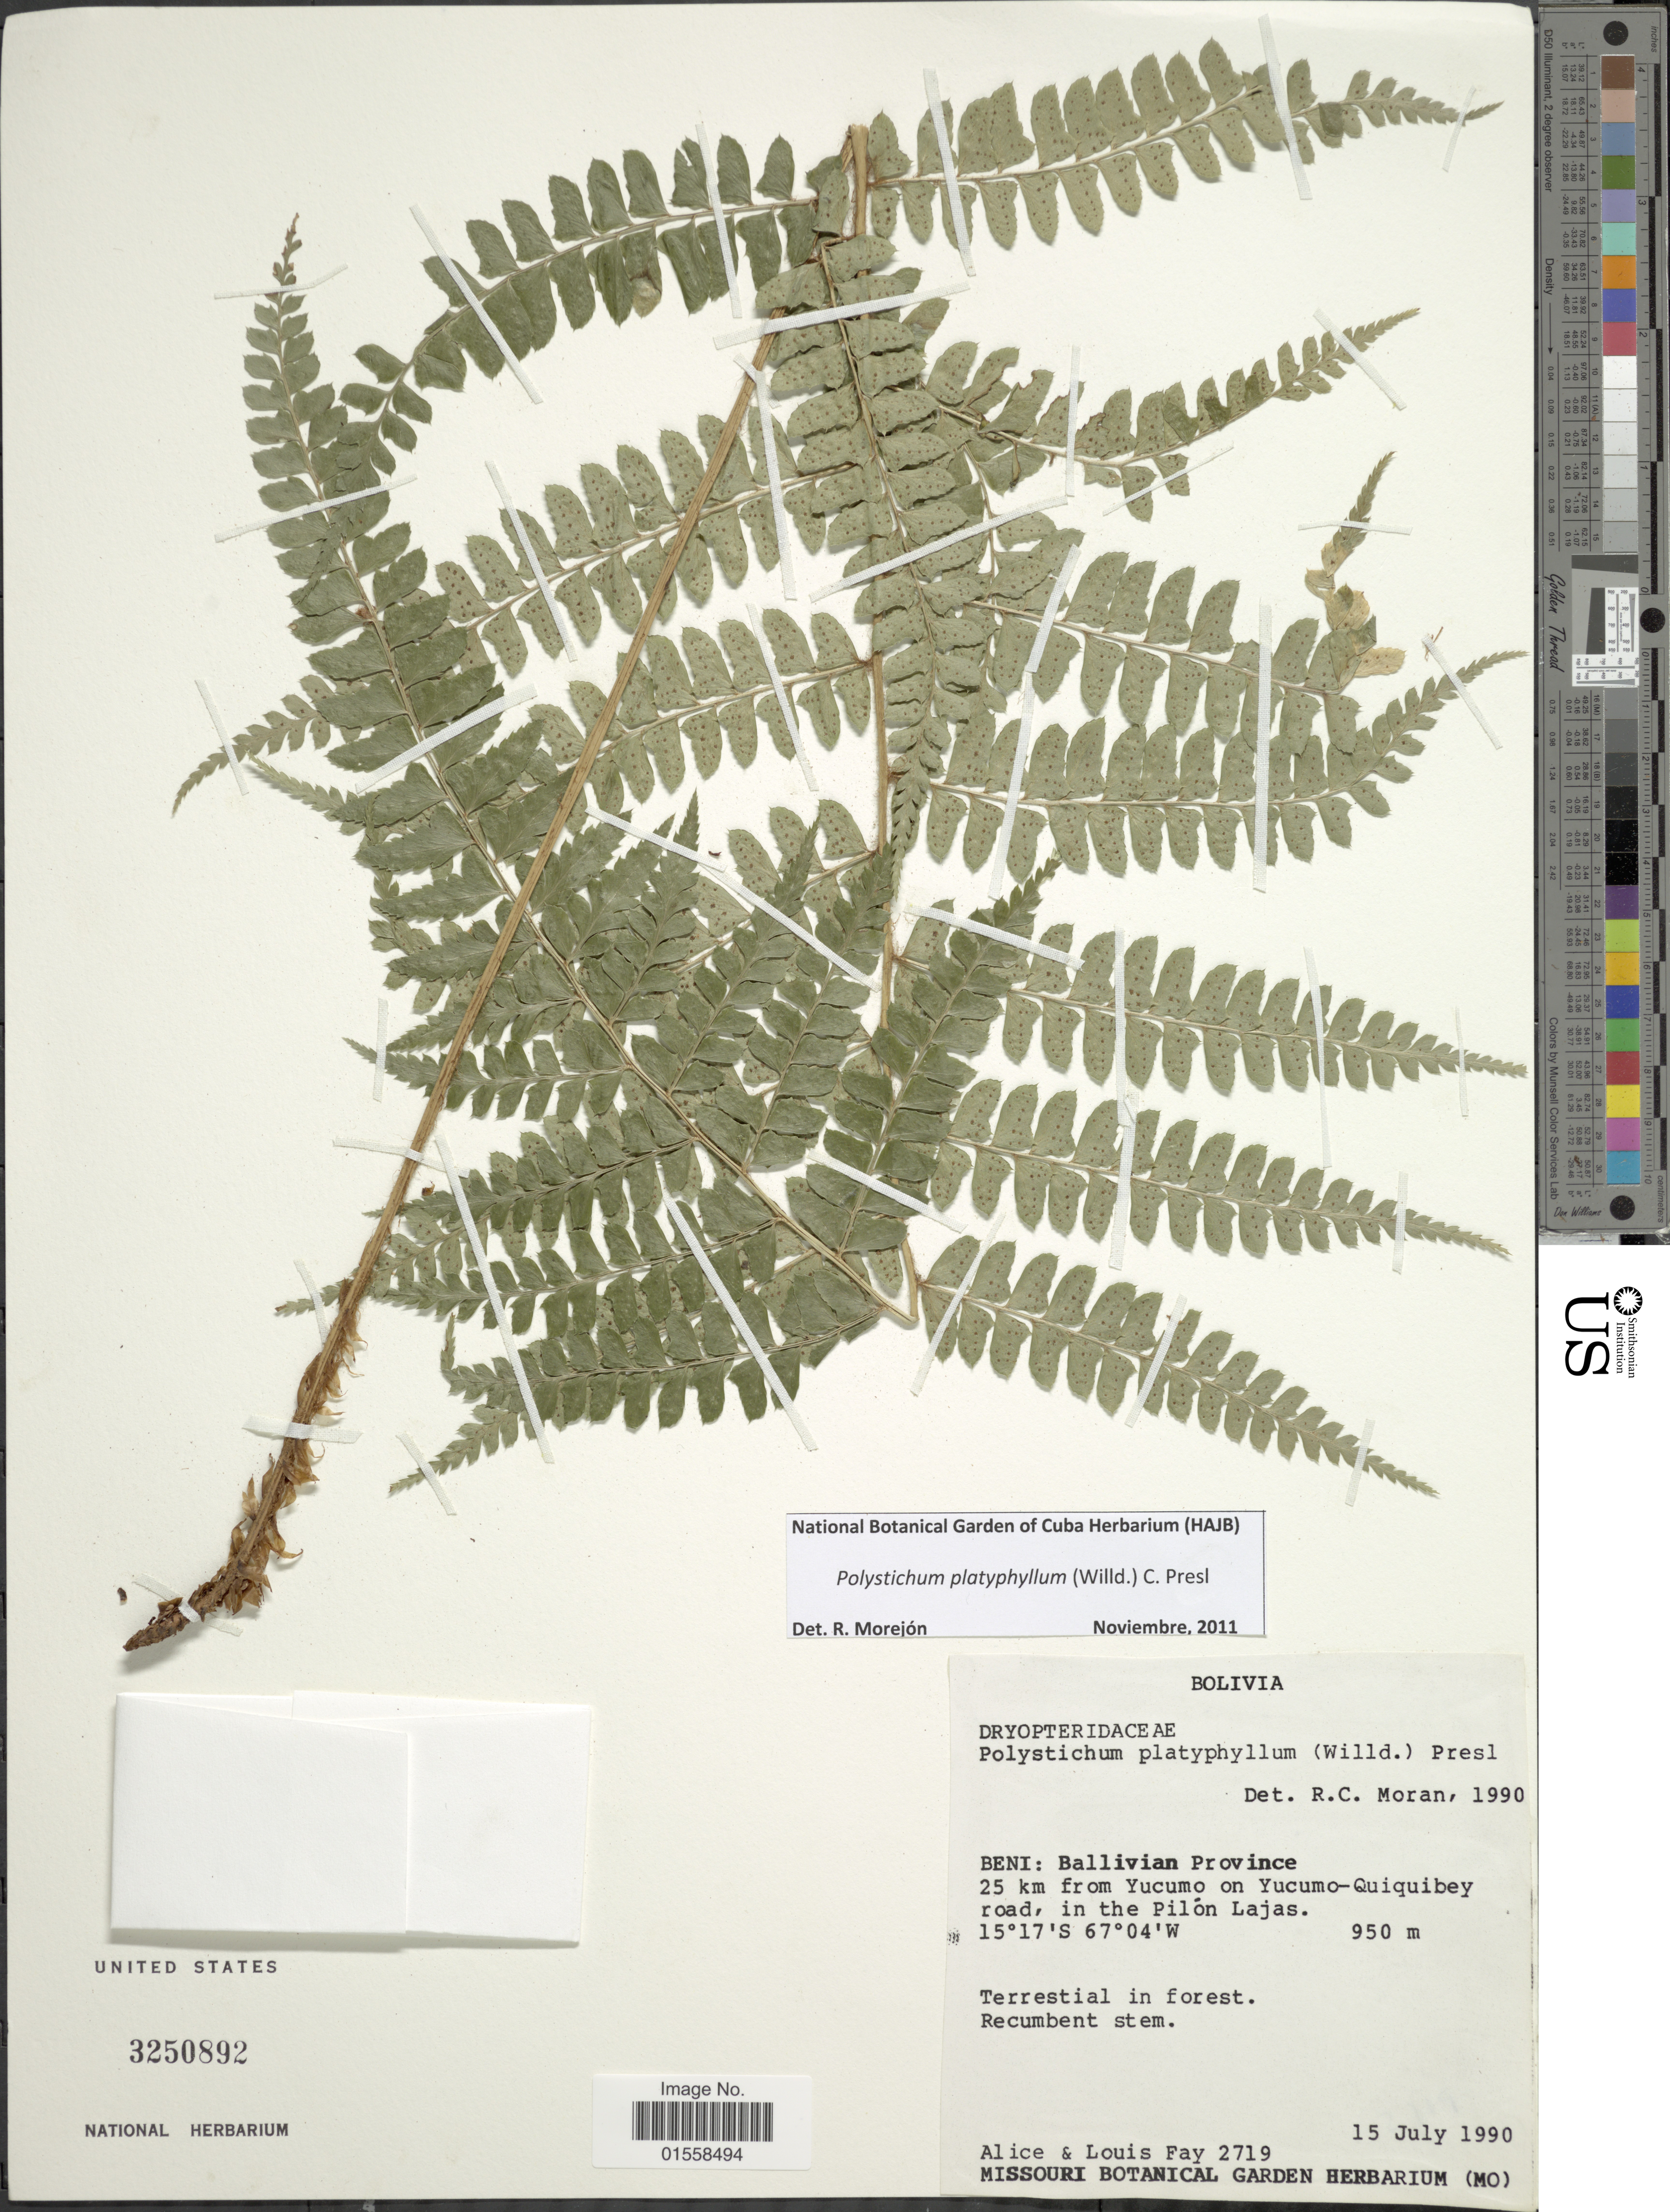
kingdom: Plantae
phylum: Tracheophyta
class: Polypodiopsida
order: Polypodiales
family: Dryopteridaceae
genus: Polystichum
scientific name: Polystichum platyphyllum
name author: (Willd.) C. Presl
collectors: A. Fay & L. Fay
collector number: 2719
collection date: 1990-07-15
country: Bolivia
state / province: Beni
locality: Bolivia. Beni: Ballivian Province, 25 km from Yucumo on Yucumo-Quiquibey road, in the Pilon Lajas.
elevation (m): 950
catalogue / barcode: US 3250892